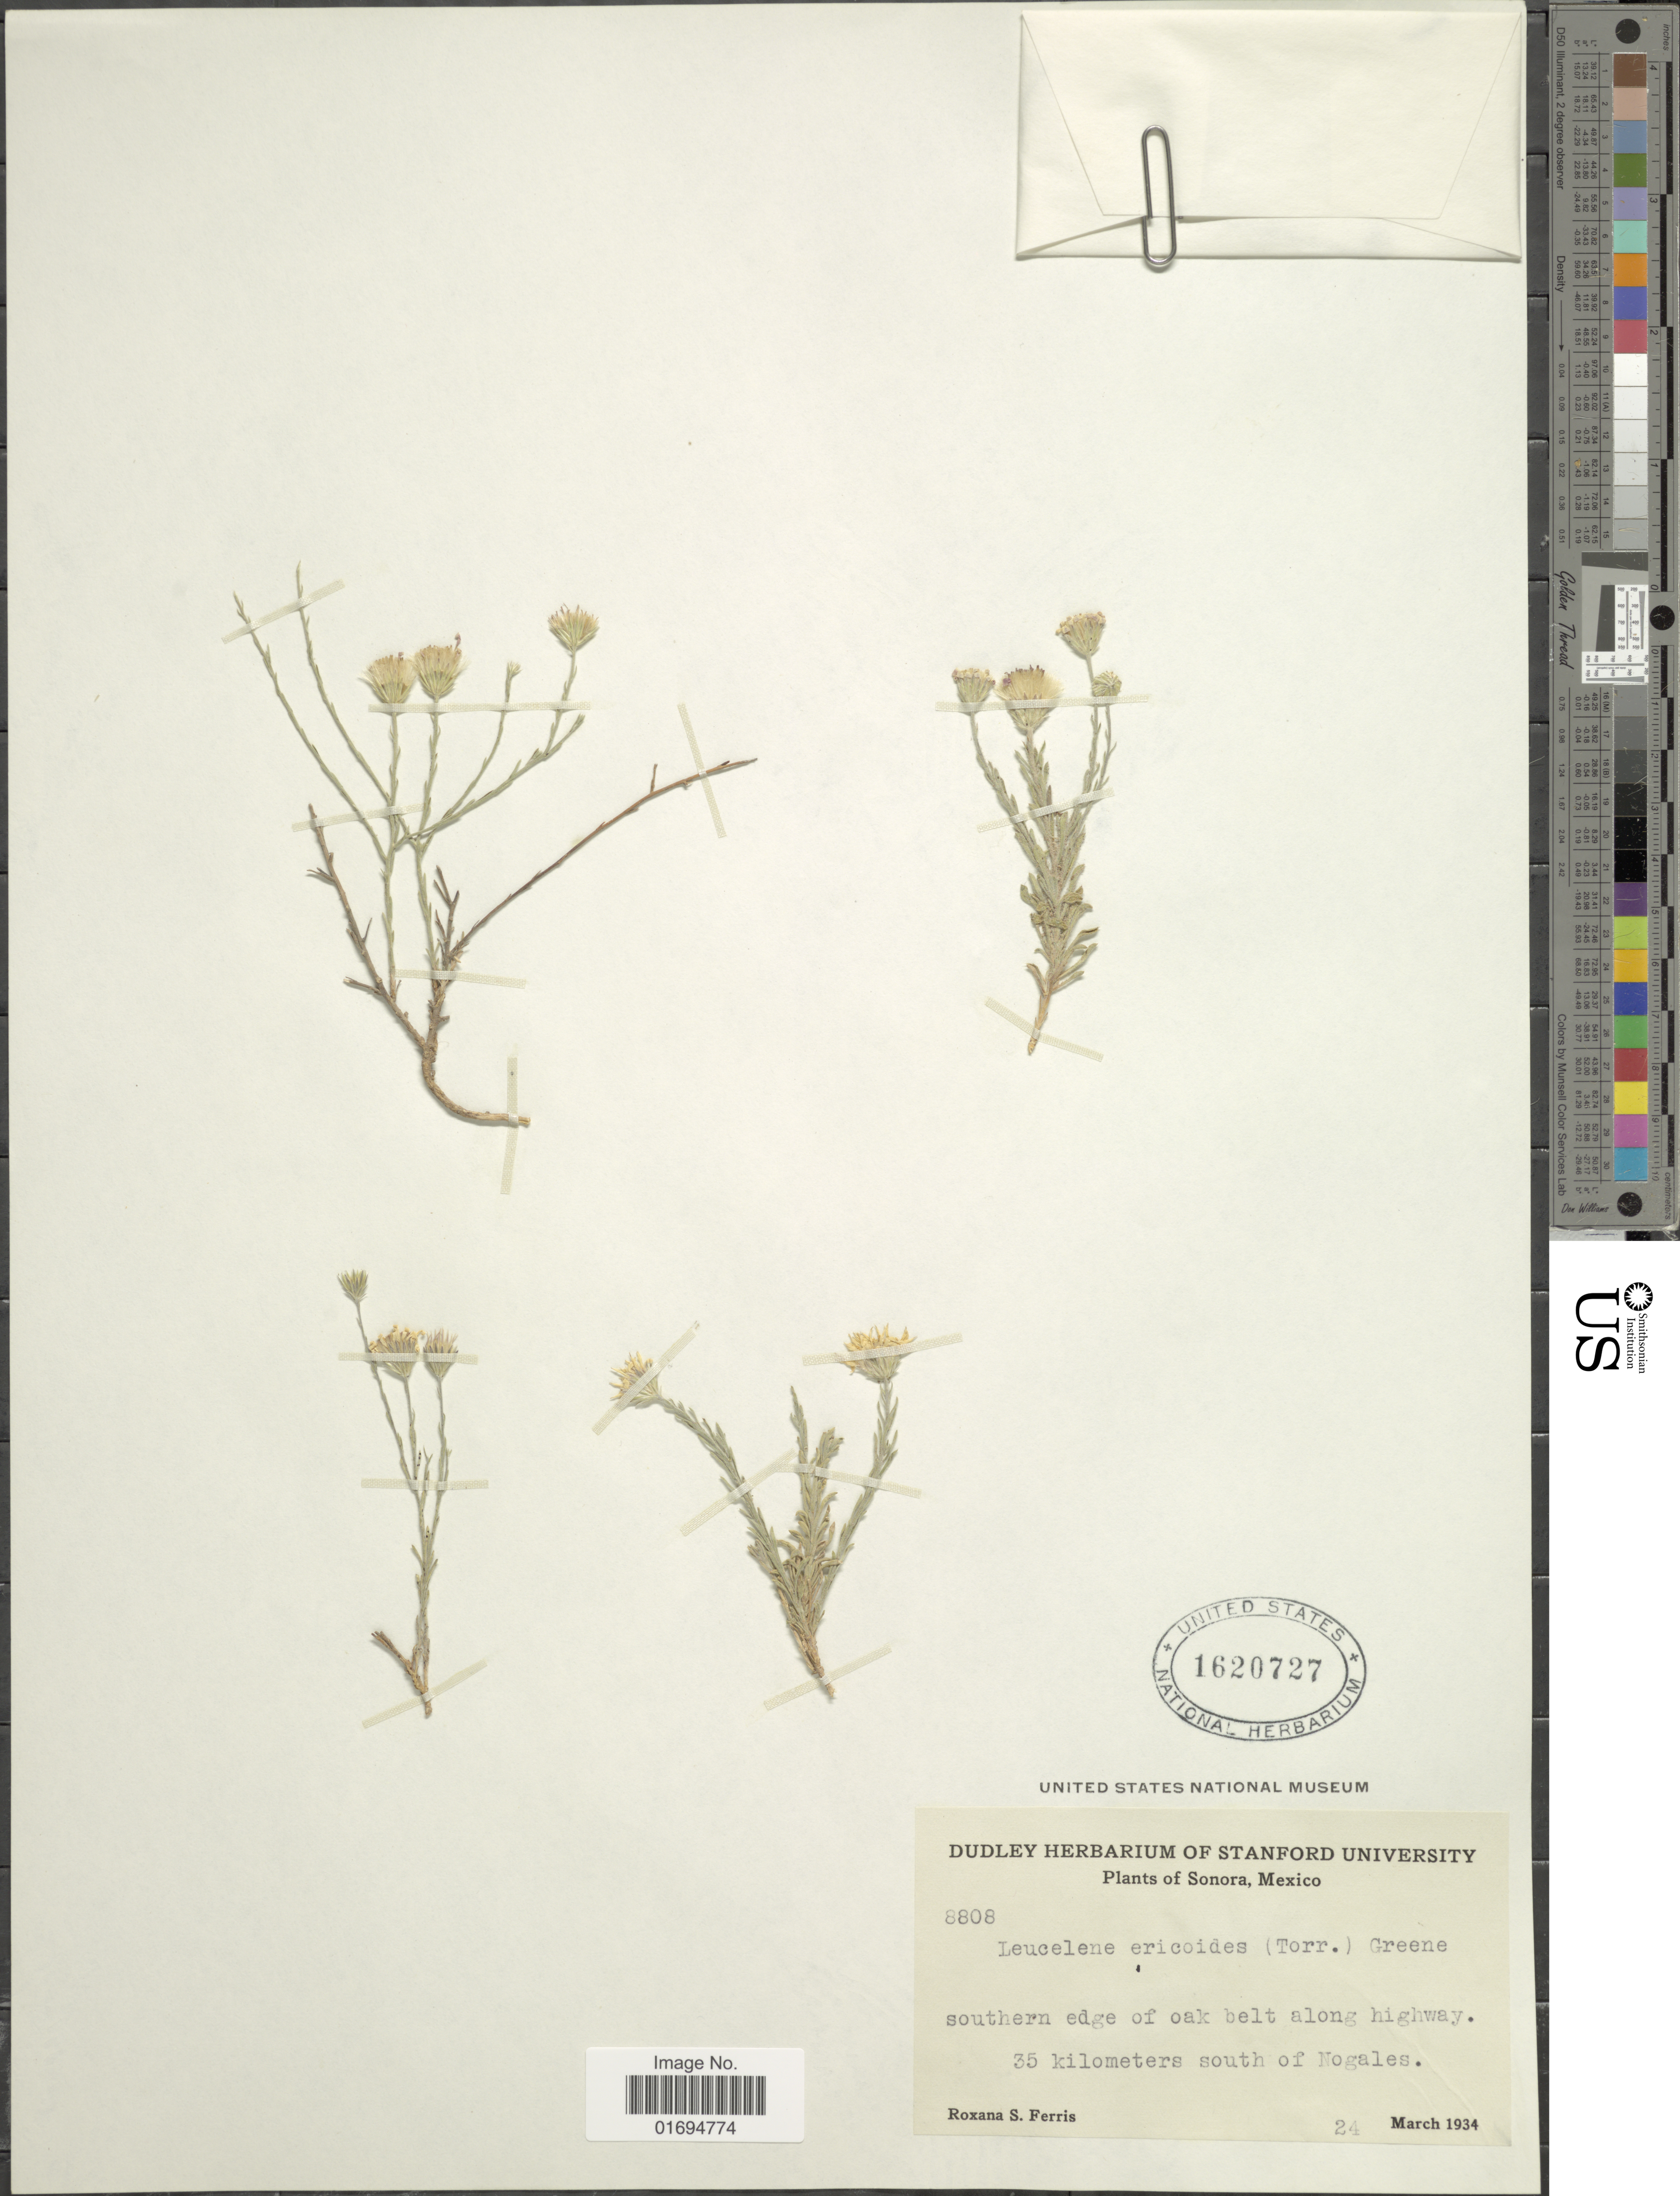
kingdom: Plantae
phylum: Tracheophyta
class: Magnoliopsida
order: Asterales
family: Asteraceae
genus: Chaetopappa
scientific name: Chaetopappa ericoides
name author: (Torr.) G.L. Nesom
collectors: R. S. Ferris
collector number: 8808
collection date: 1934-03-24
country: Mexico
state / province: Sonora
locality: Southern edge of oak belt along highway, 35 kilometers south of Nogales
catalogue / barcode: US 1620727